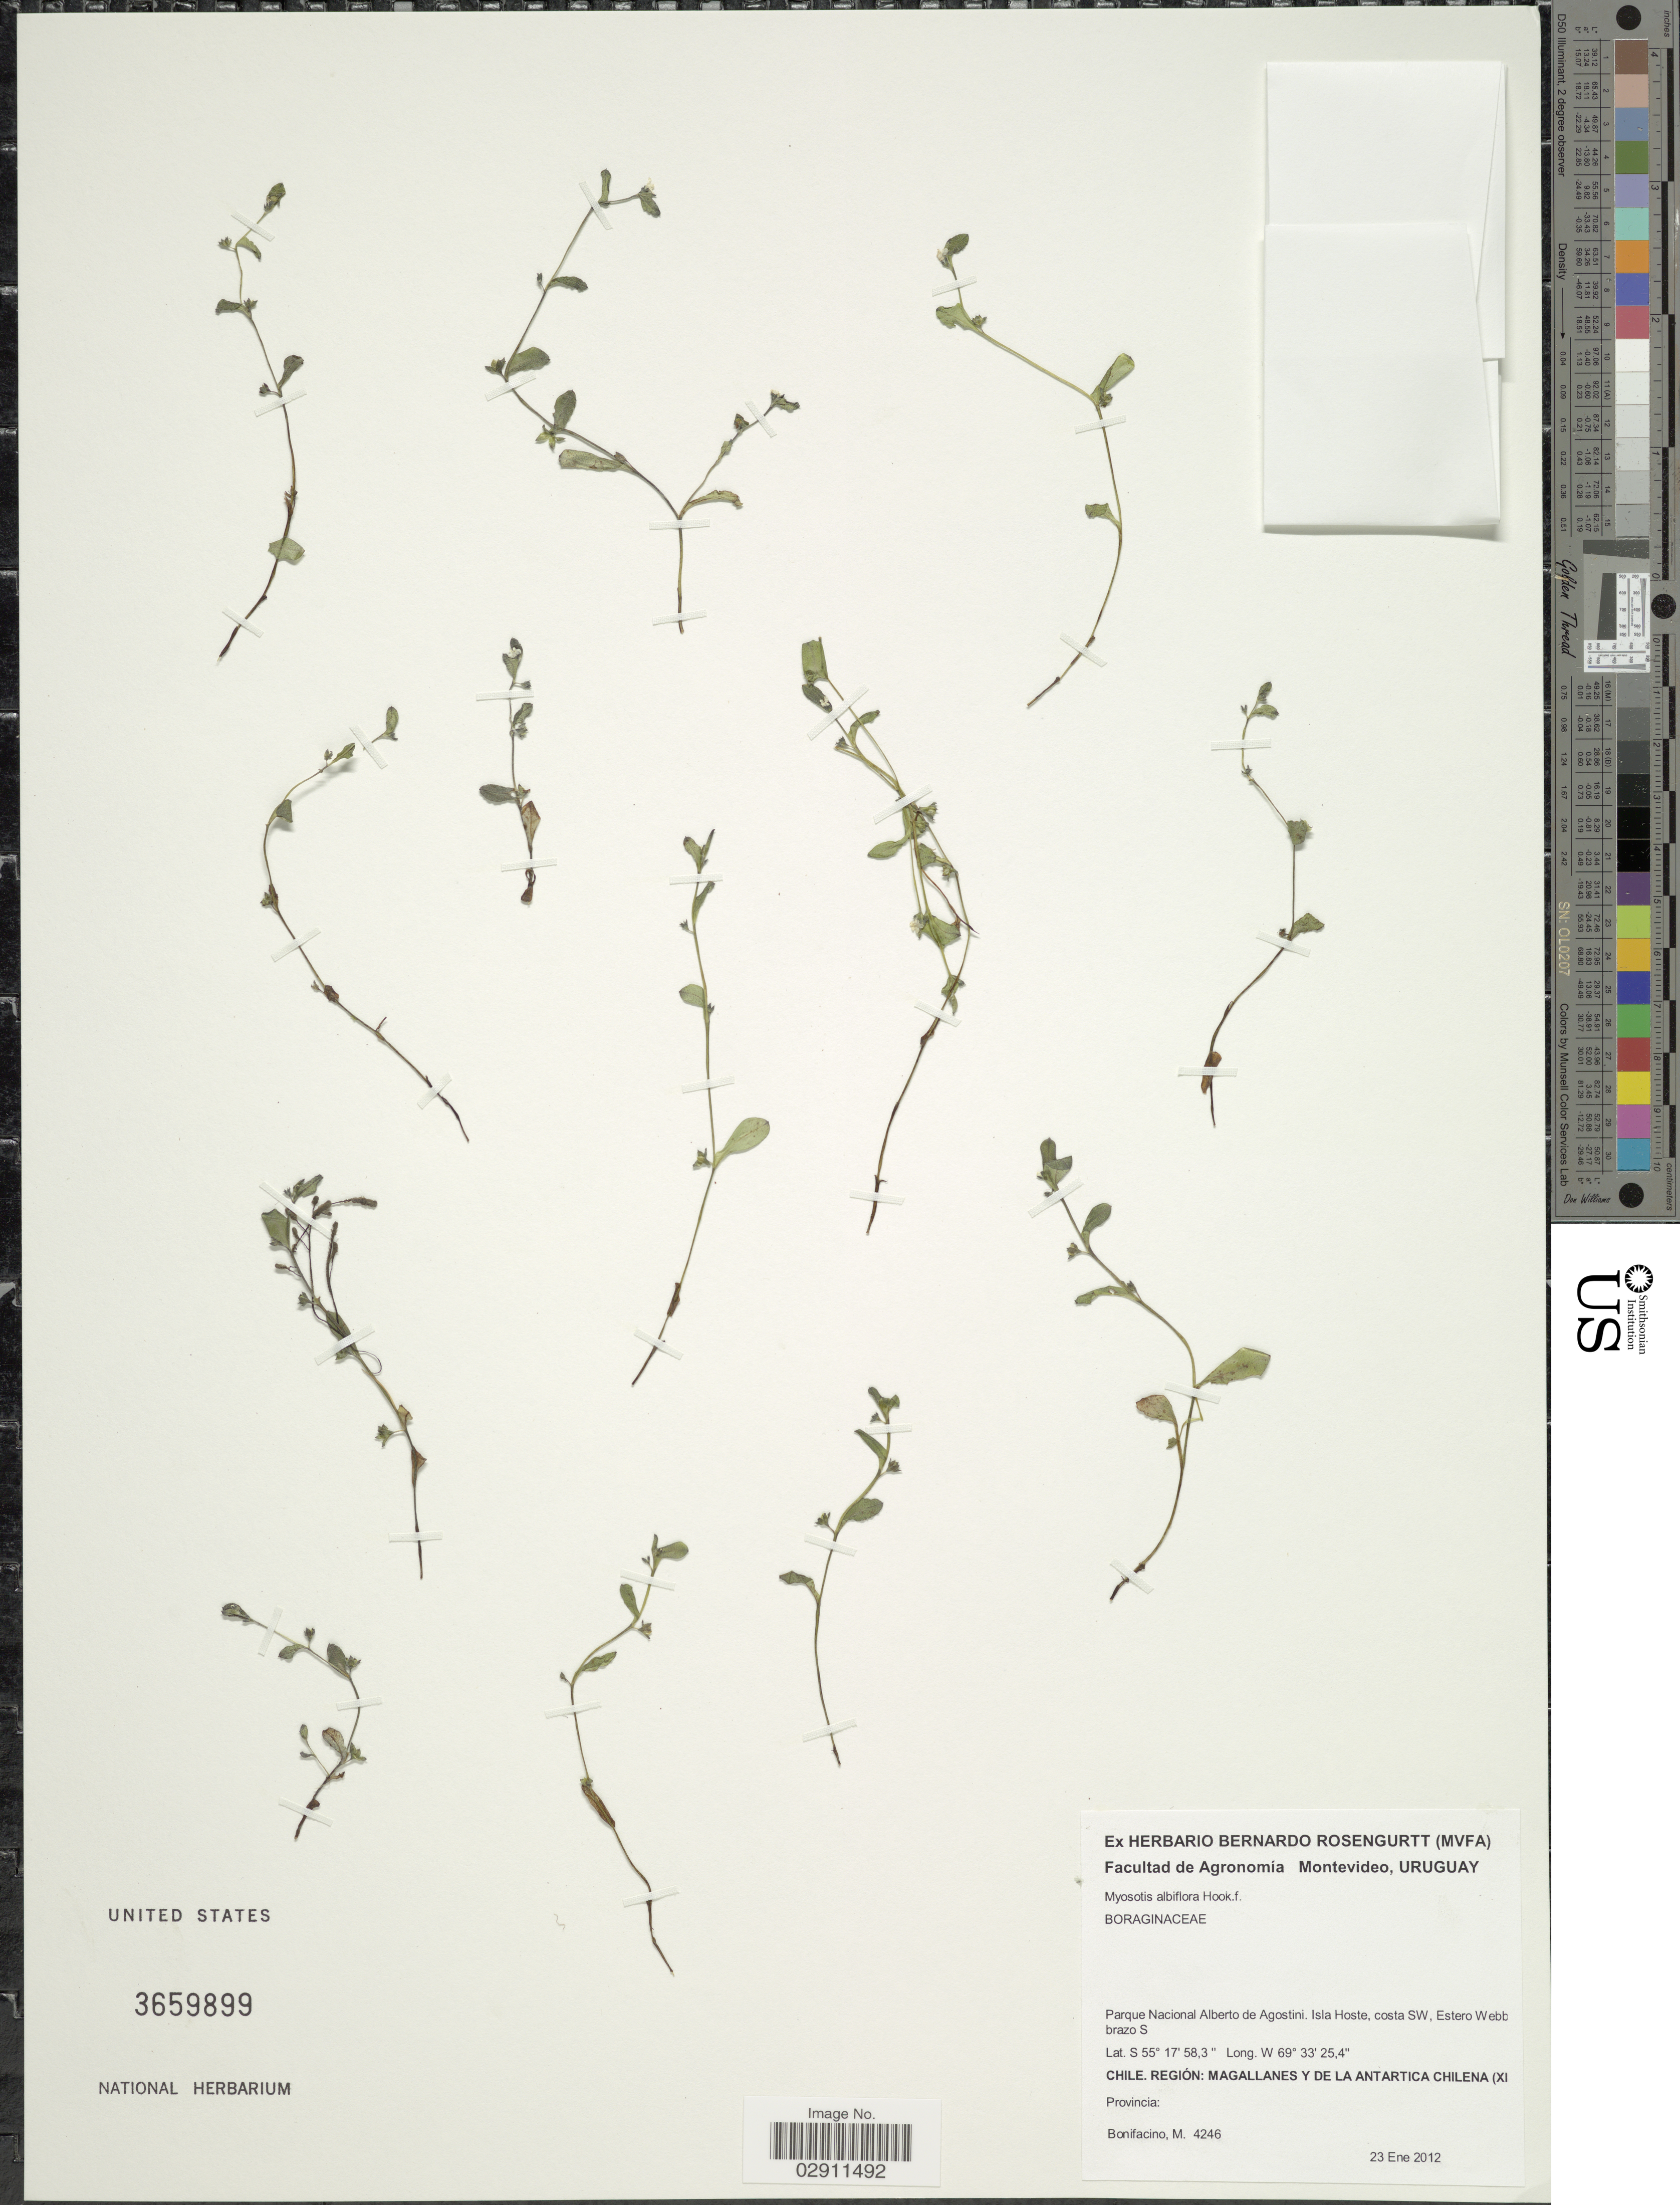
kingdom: Plantae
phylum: Tracheophyta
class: Magnoliopsida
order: Boraginales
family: Boraginaceae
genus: Myosotis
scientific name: Myosotis albiflora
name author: Banks & Sol. ex Hook. f.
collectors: M. Bonifacino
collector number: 4246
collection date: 2012-01-23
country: Chile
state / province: Magallanes y de la Antártica Chilena (XII)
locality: Parque Nacional Alberto de Agostini. Isla Hoste, costa SW, Estero Webb brazo S.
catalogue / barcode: US 3659899